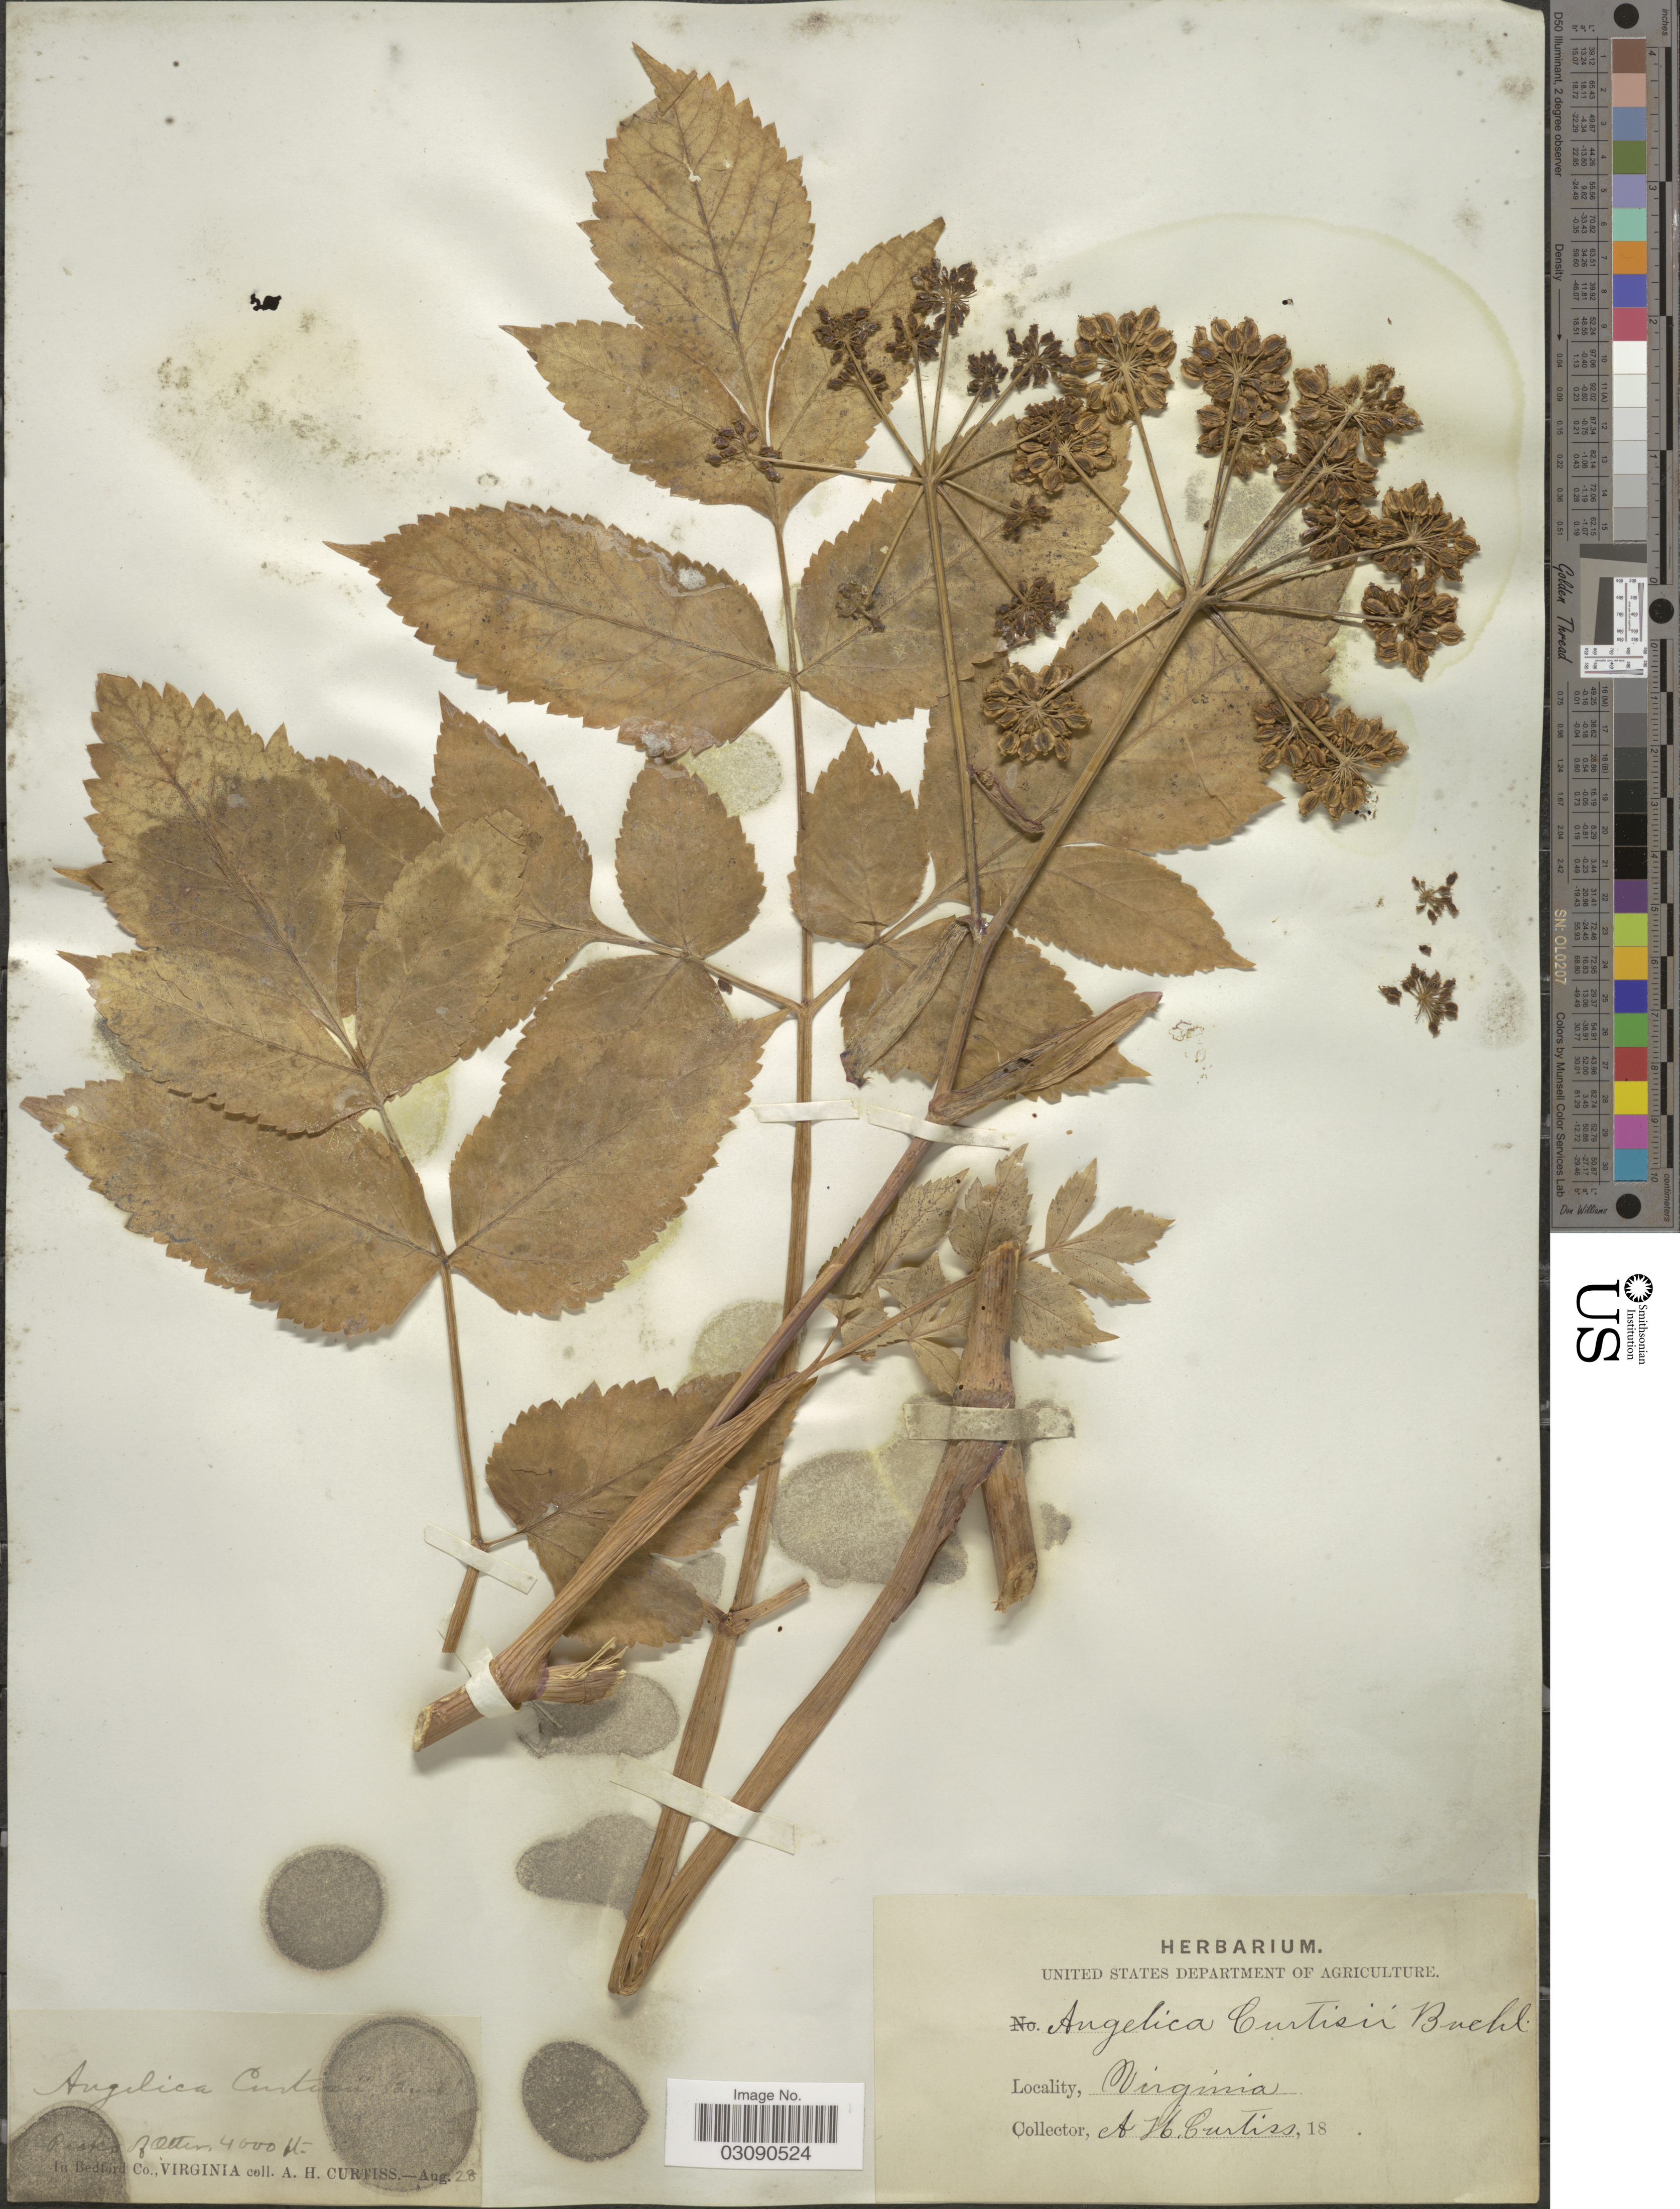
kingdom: Plantae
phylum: Tracheophyta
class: Magnoliopsida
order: Apiales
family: Apiaceae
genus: Angelica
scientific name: Angelica triquinata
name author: Michx.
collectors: A. H. Curtiss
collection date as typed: Aug. 28 18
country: United States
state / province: Virginia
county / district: Bedford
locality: Peaks of Otter. In Bedford Co.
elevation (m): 1219